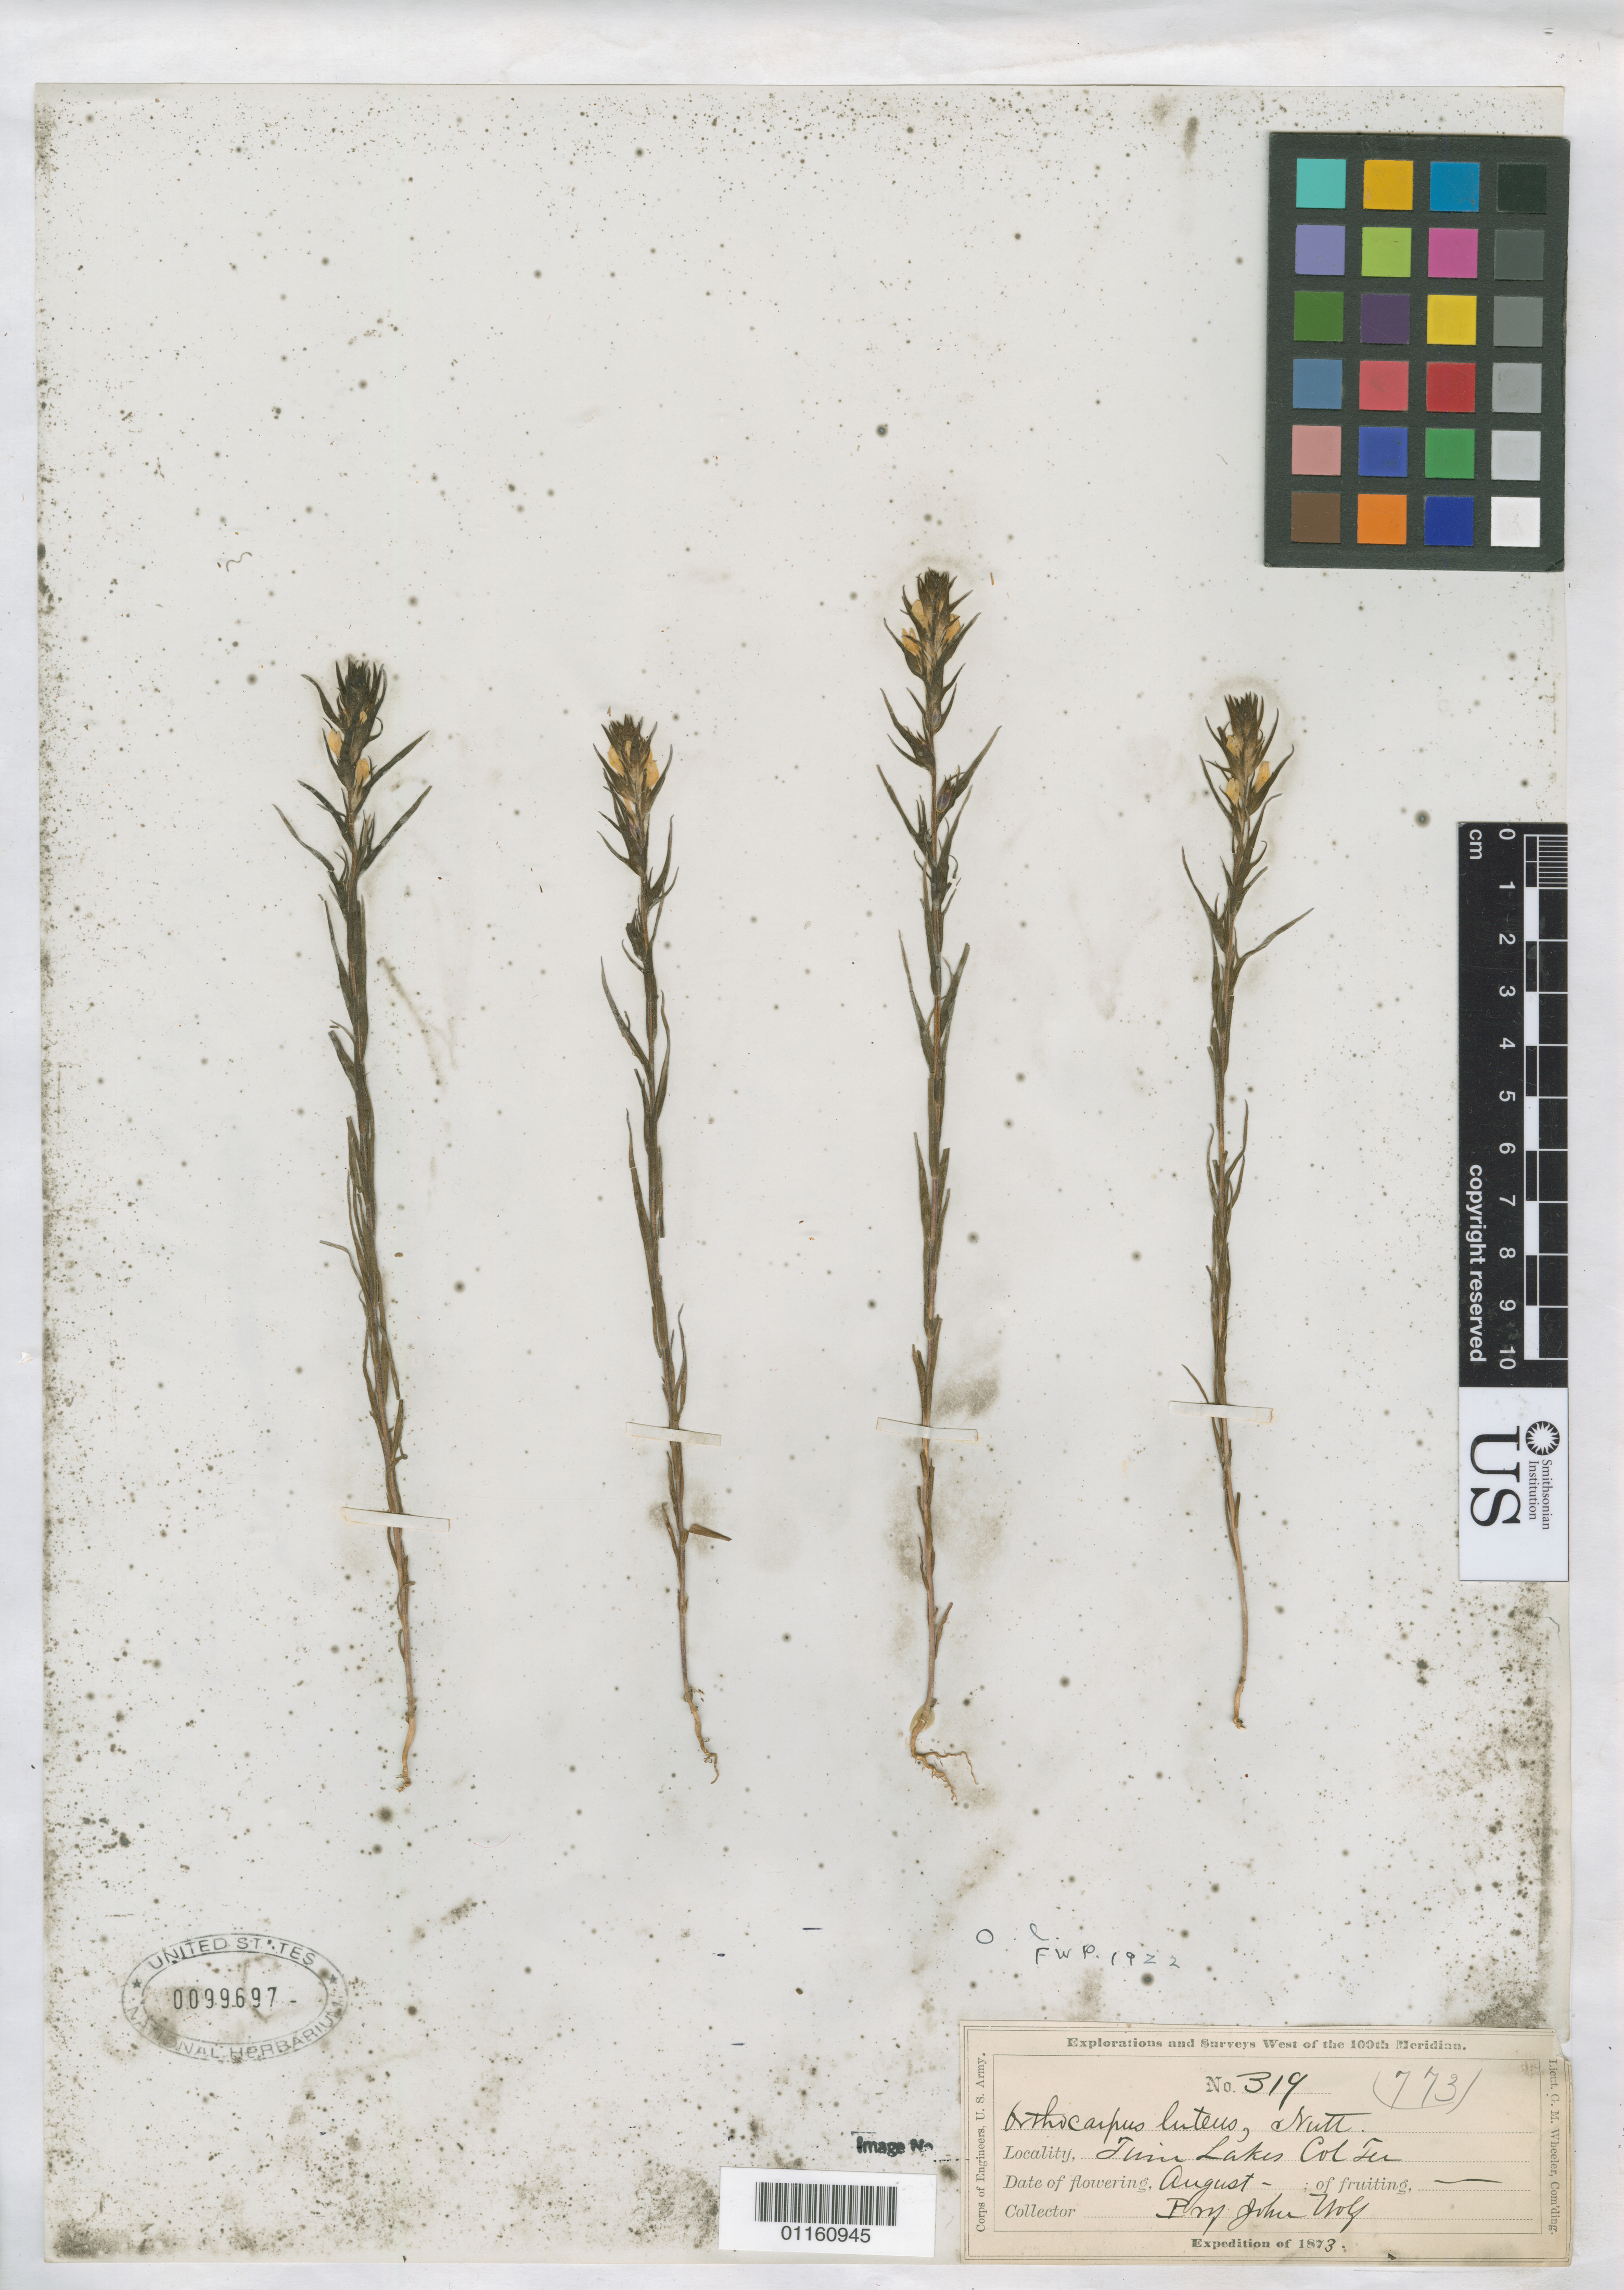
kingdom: Plantae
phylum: Tracheophyta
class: Magnoliopsida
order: Lamiales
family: Orobanchaceae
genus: Orthocarpus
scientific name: Orthocarpus luteus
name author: Nutt.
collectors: J. Wolf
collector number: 319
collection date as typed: Aug 1873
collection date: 1873-08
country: United States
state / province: Colorado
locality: Twin Lakes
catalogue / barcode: US 99697